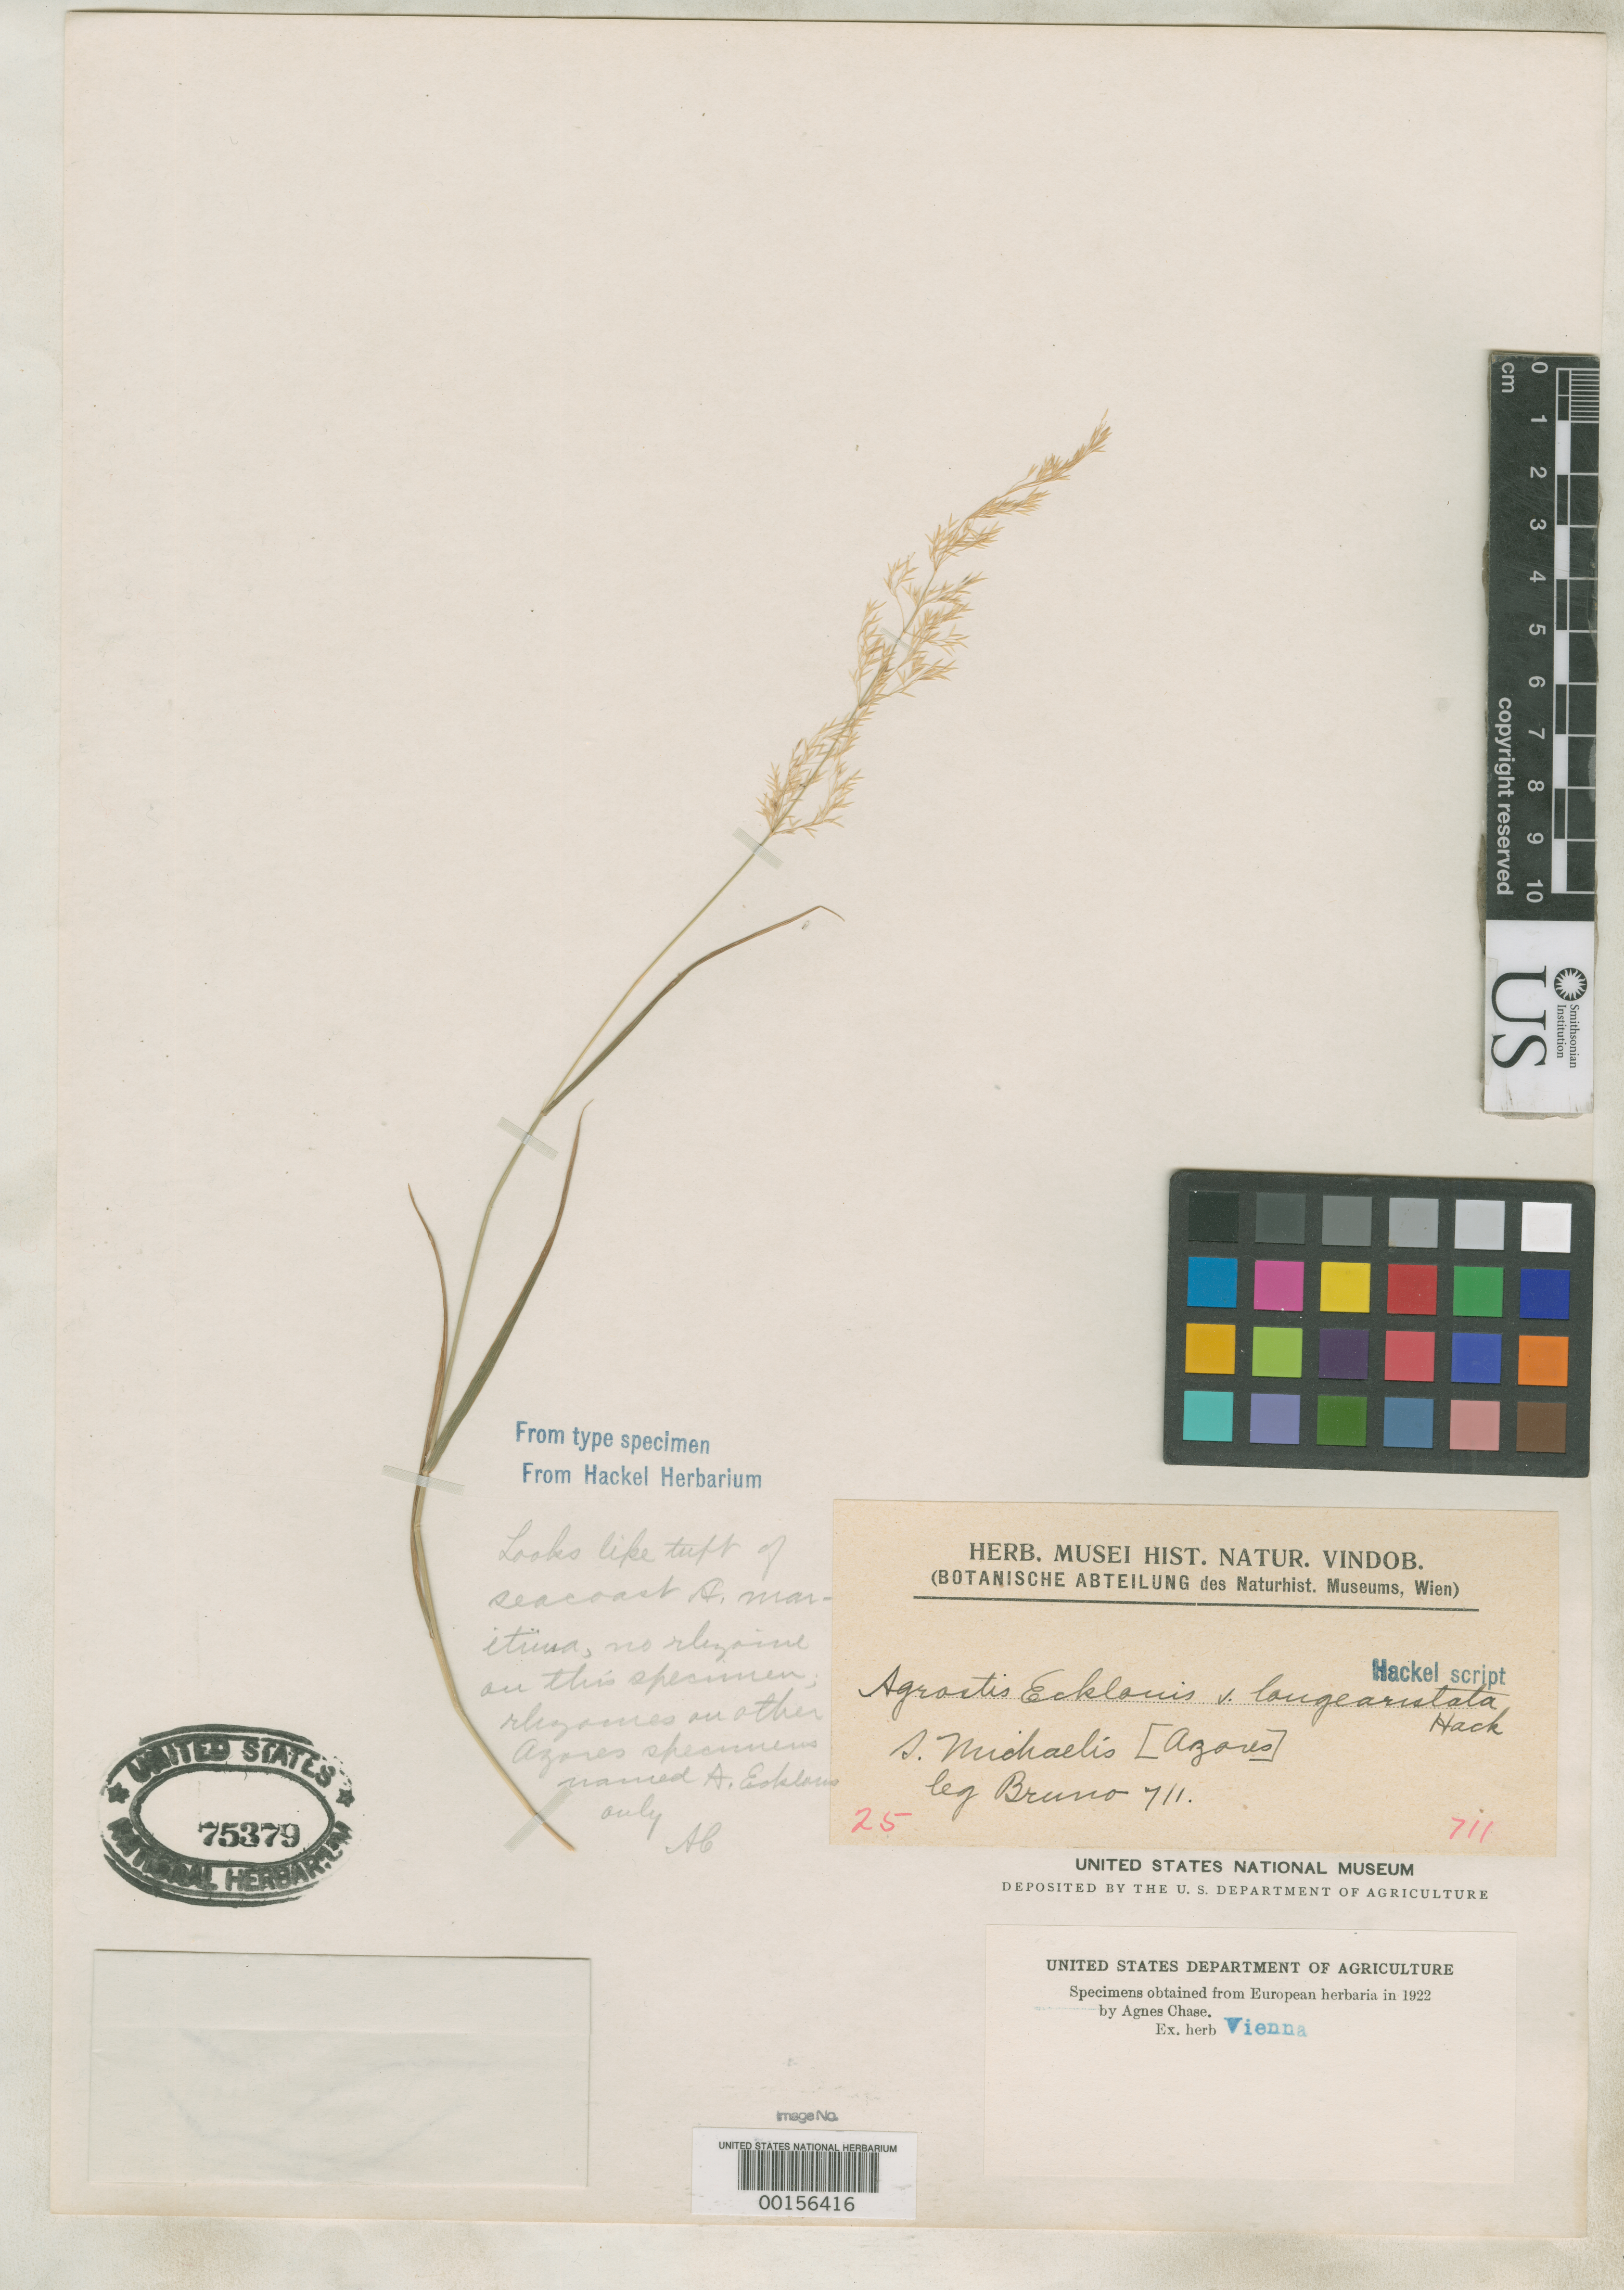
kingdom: Plantae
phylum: Tracheophyta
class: Liliopsida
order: Poales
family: Poaceae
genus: Agrostis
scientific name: Agrostis ecklonis var. longearistata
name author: Hack.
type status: Type Fragment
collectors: A. Bruno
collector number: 711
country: Portugal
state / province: Azores (Aut. Reg.)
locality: S. Michael, Lagoa de Fogo.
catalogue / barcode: US 75379